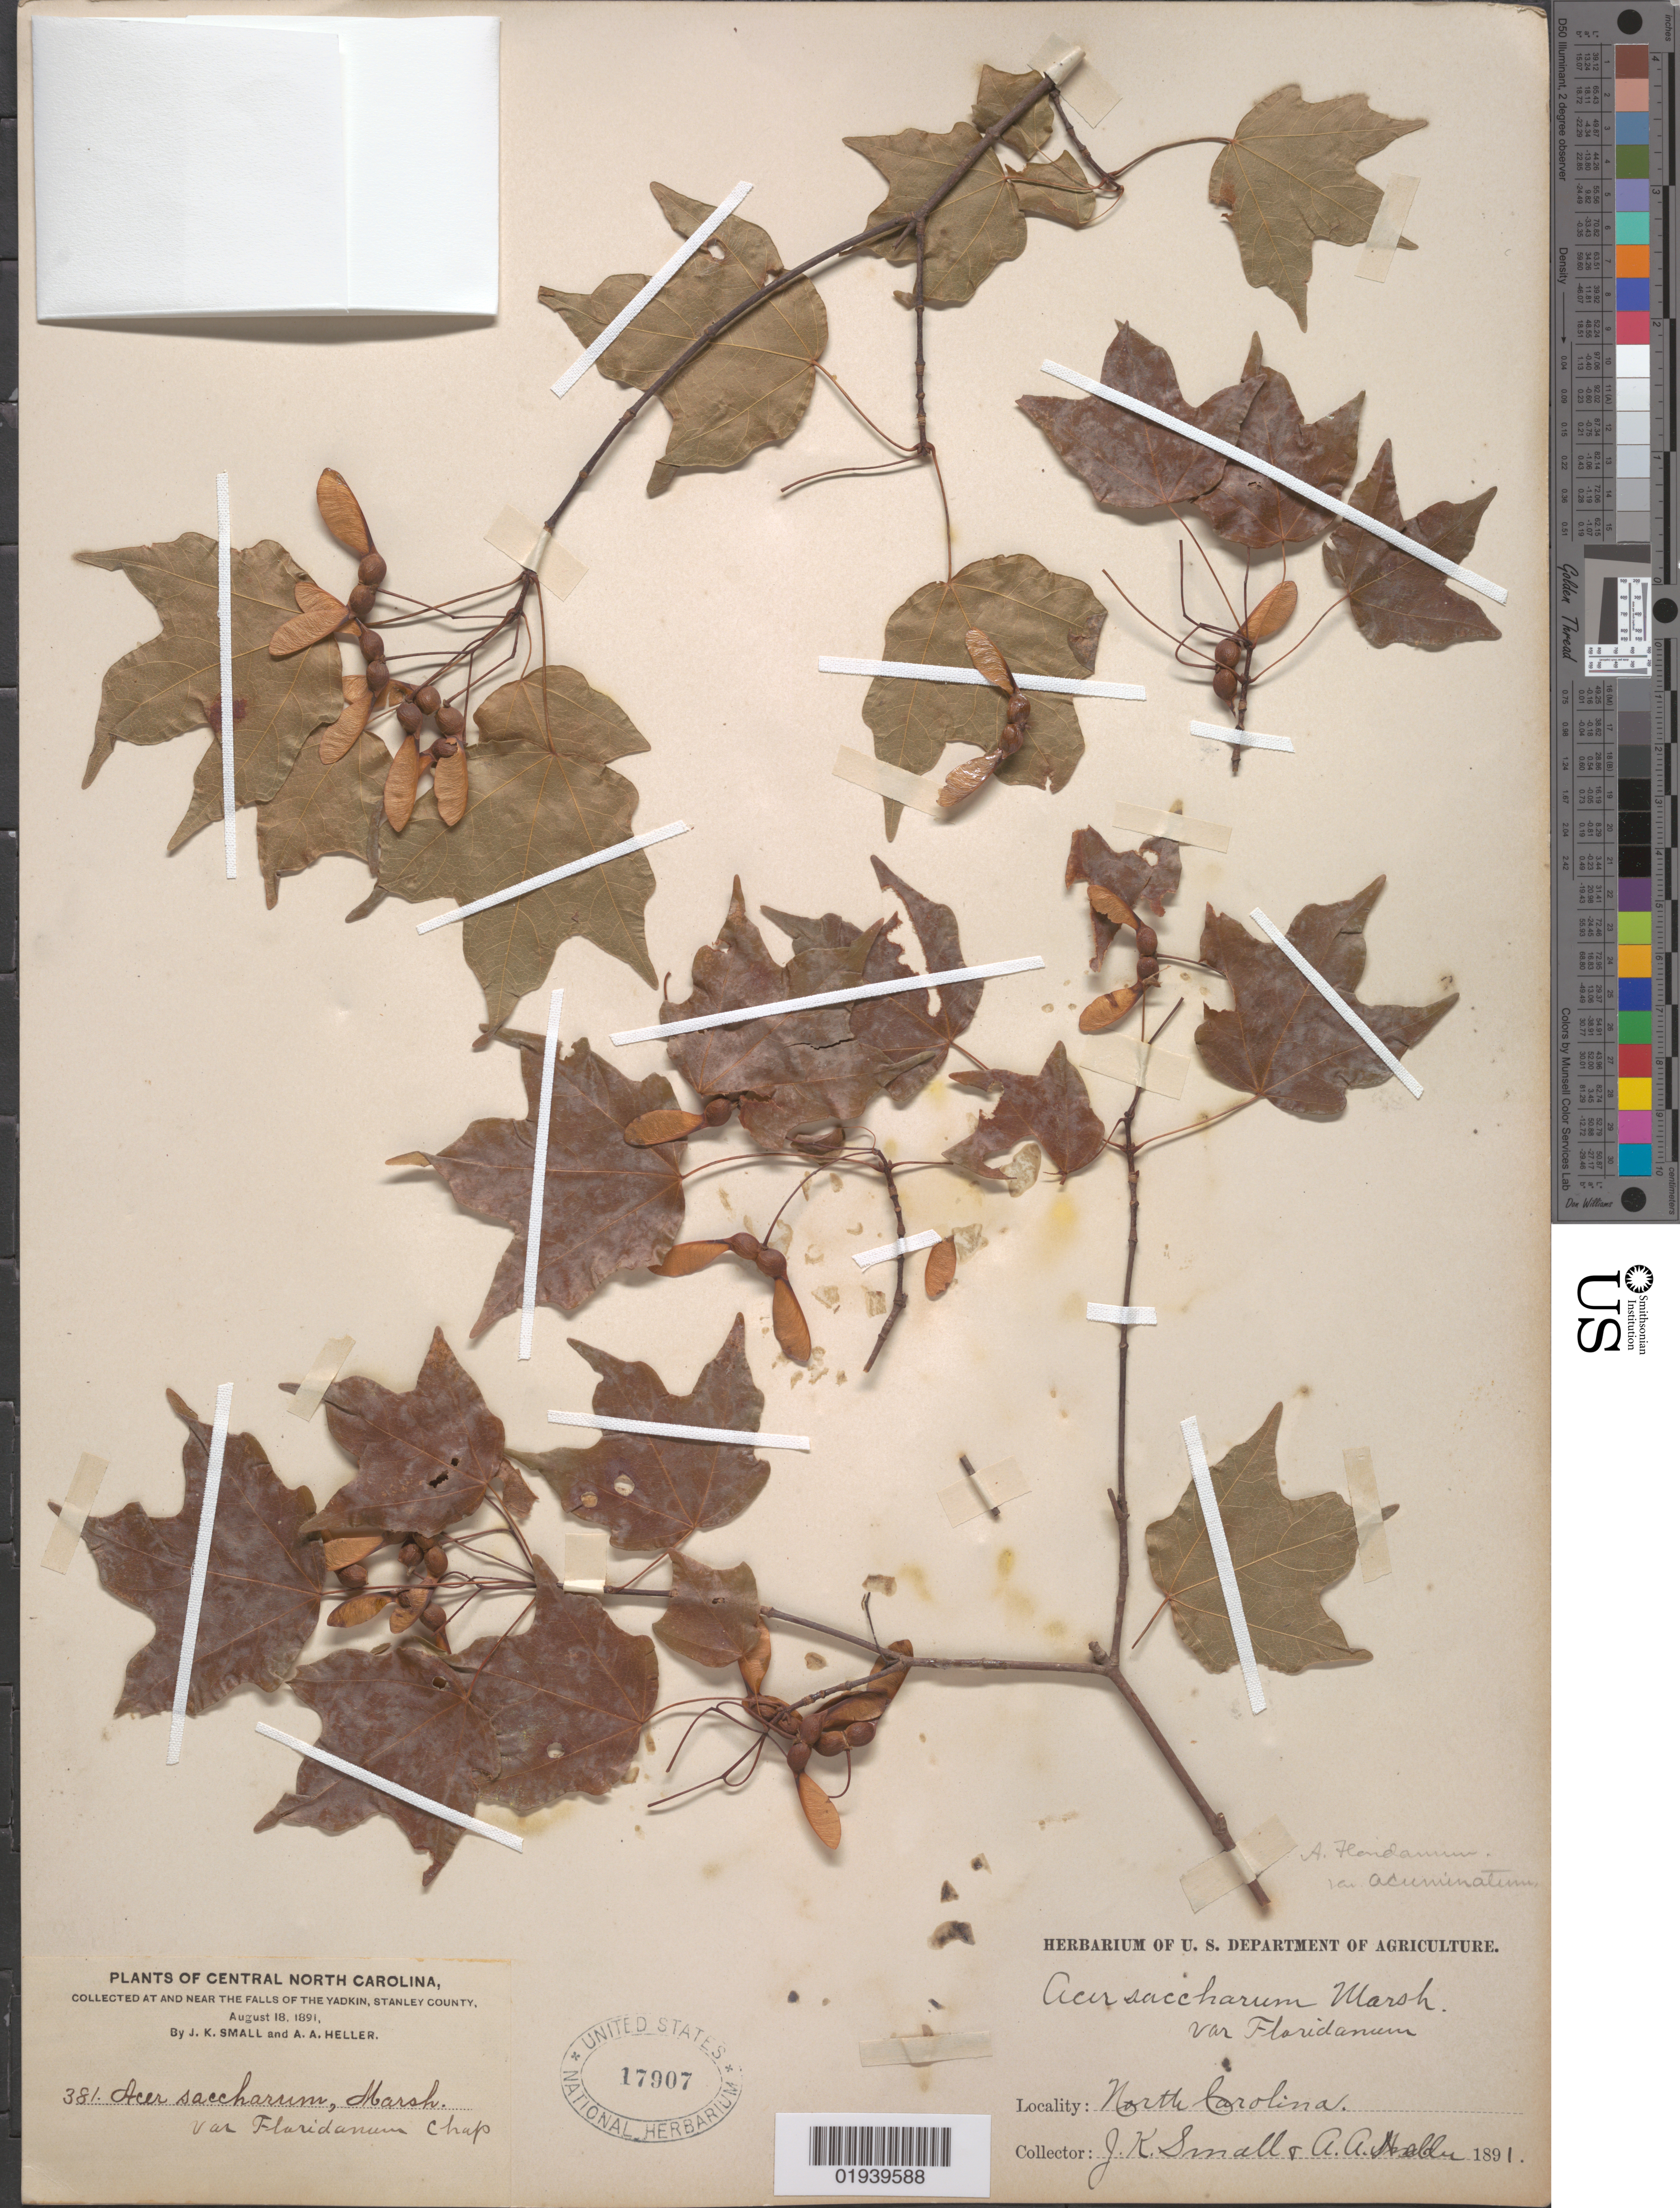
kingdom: Plantae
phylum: Tracheophyta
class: Magnoliopsida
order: Sapindales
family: Sapindaceae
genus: Acer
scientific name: Acer saccharum subsp. floridanum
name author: (Chapm.) Desmarais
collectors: J. K. Small & A. A. Heller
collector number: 381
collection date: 1891-08-18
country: United States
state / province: North Carolina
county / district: Stanley County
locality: Viciinity of the falls of theYadkin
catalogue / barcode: US 17907